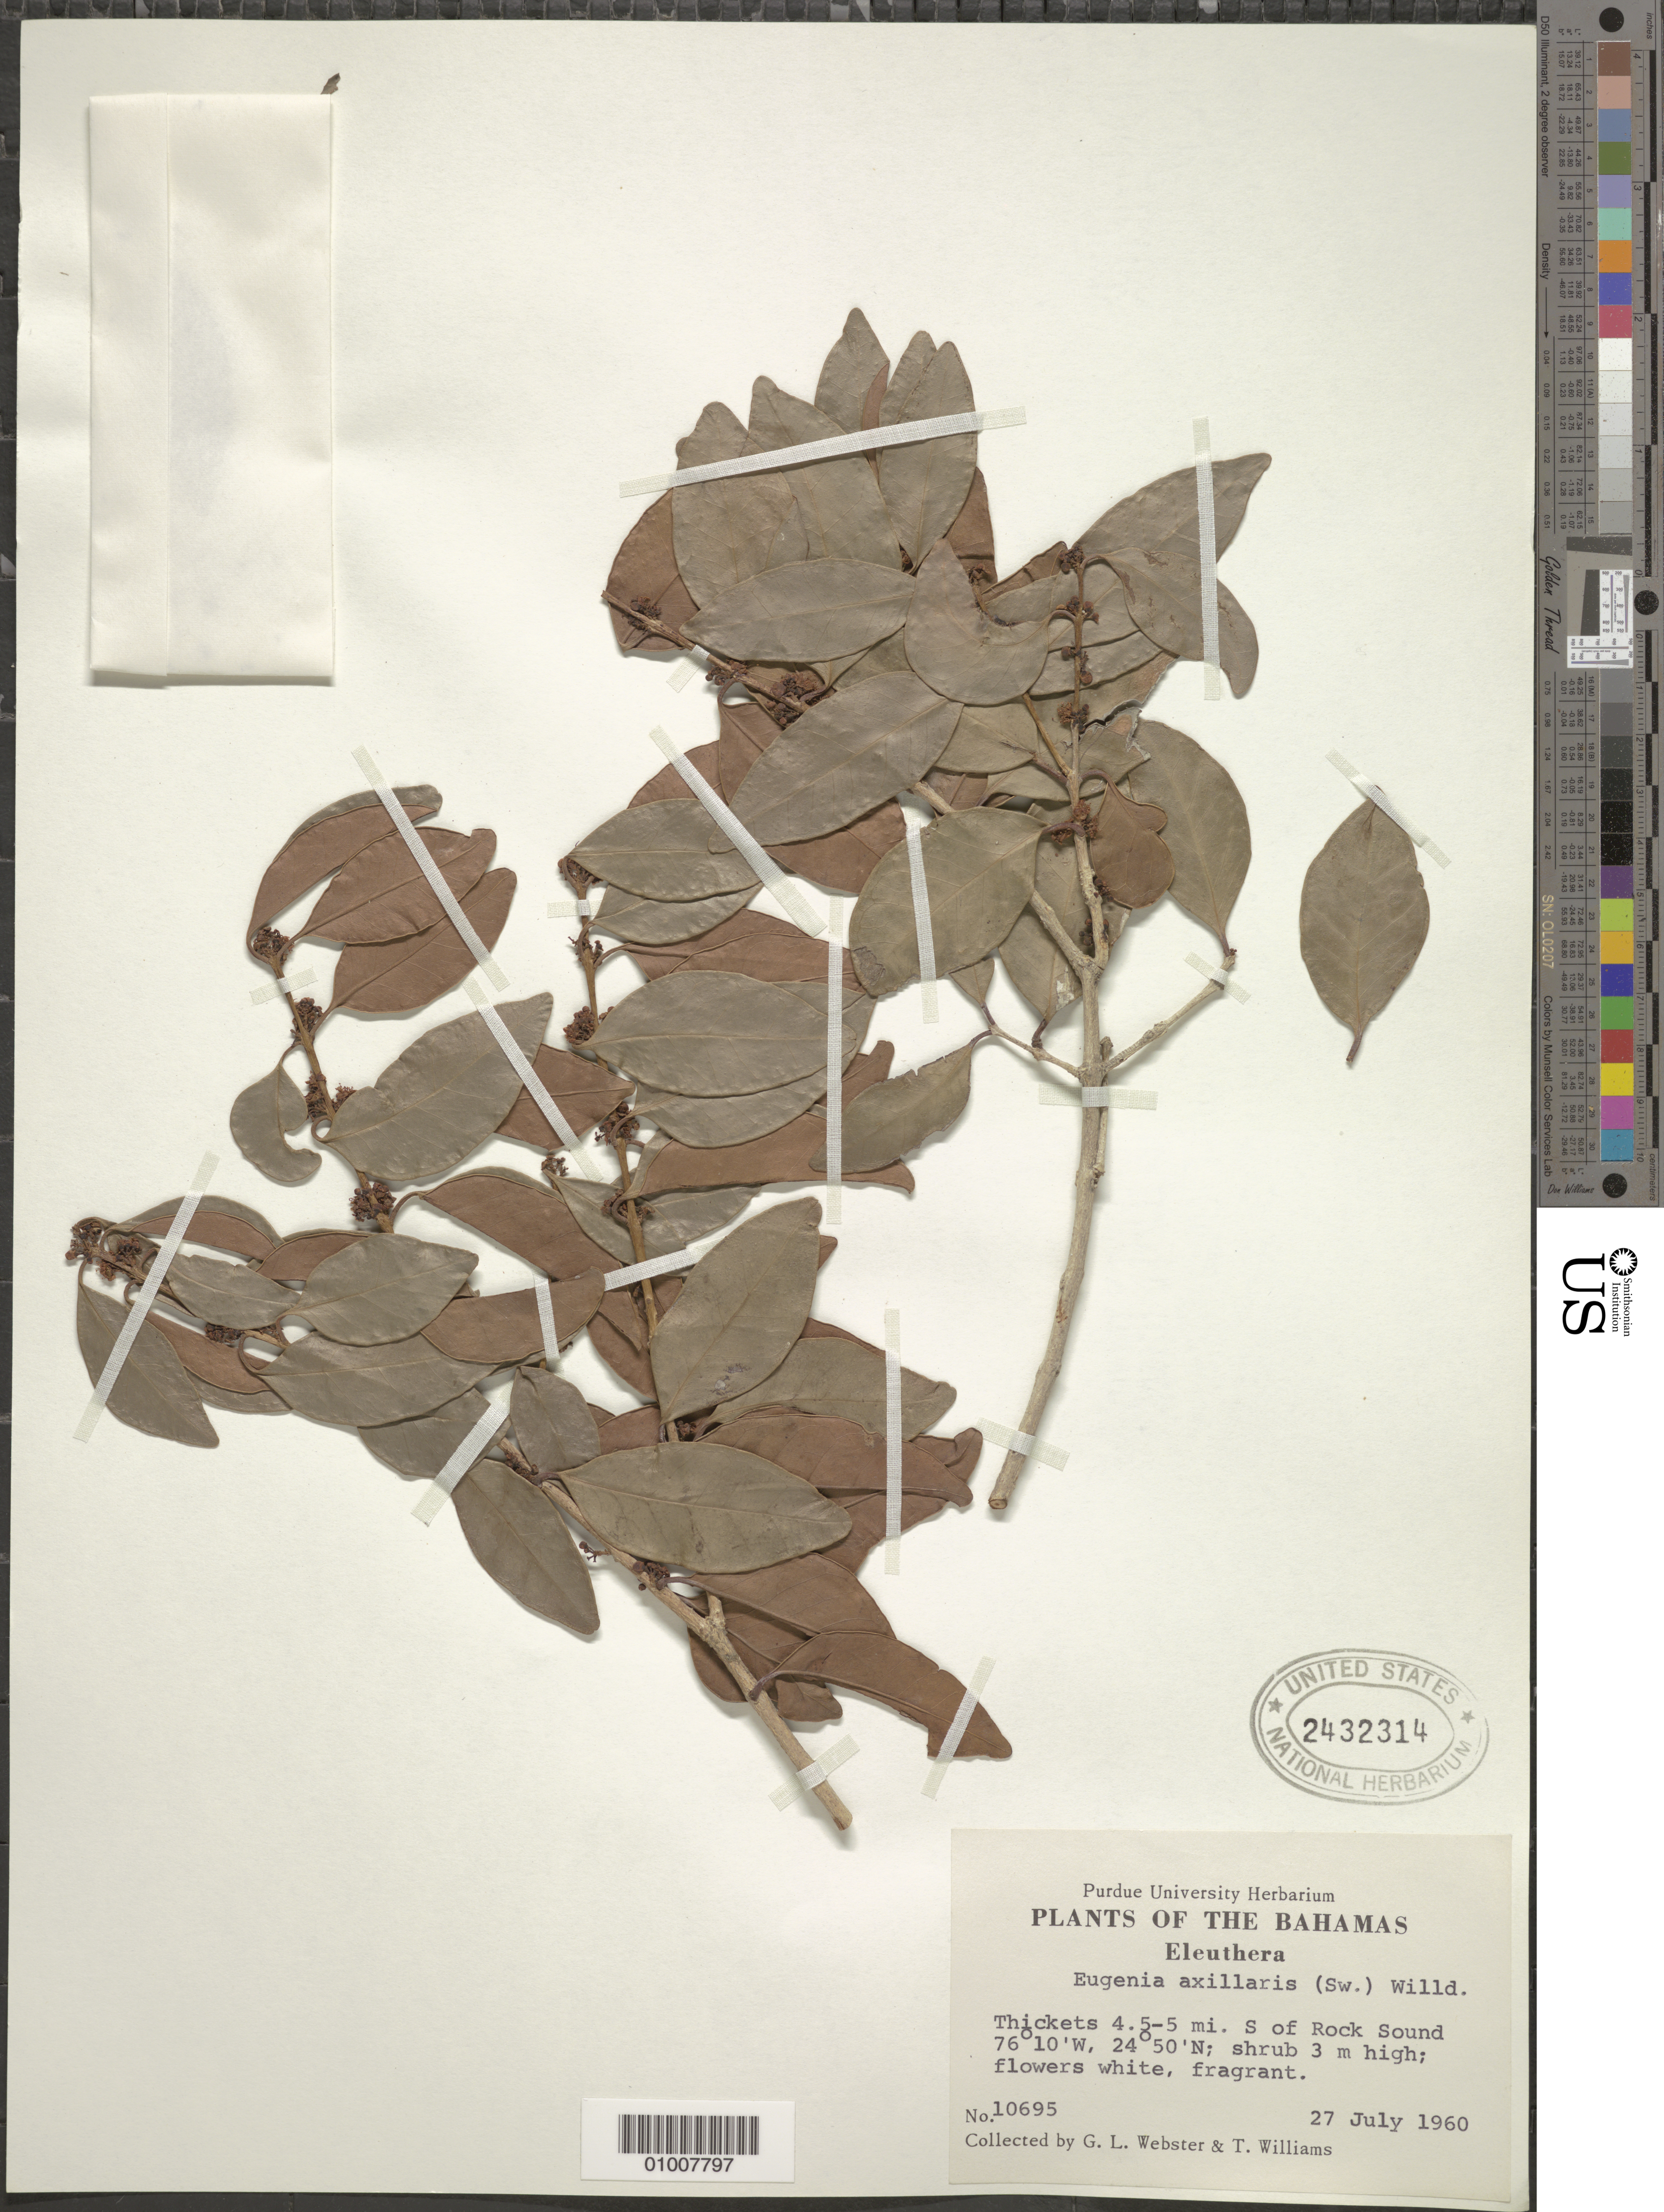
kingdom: Plantae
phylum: Tracheophyta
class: Magnoliopsida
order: Myrtales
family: Myrtaceae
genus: Eugenia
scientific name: Eugenia alexandri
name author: Krug & Urb.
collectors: G. L. Webster & T. Williams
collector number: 10695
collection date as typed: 27 Jul 1960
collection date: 1960-07-27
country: Bahamas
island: Eleuthera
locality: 4.5-5 mi. south of Rock Sound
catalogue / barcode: US 2432314